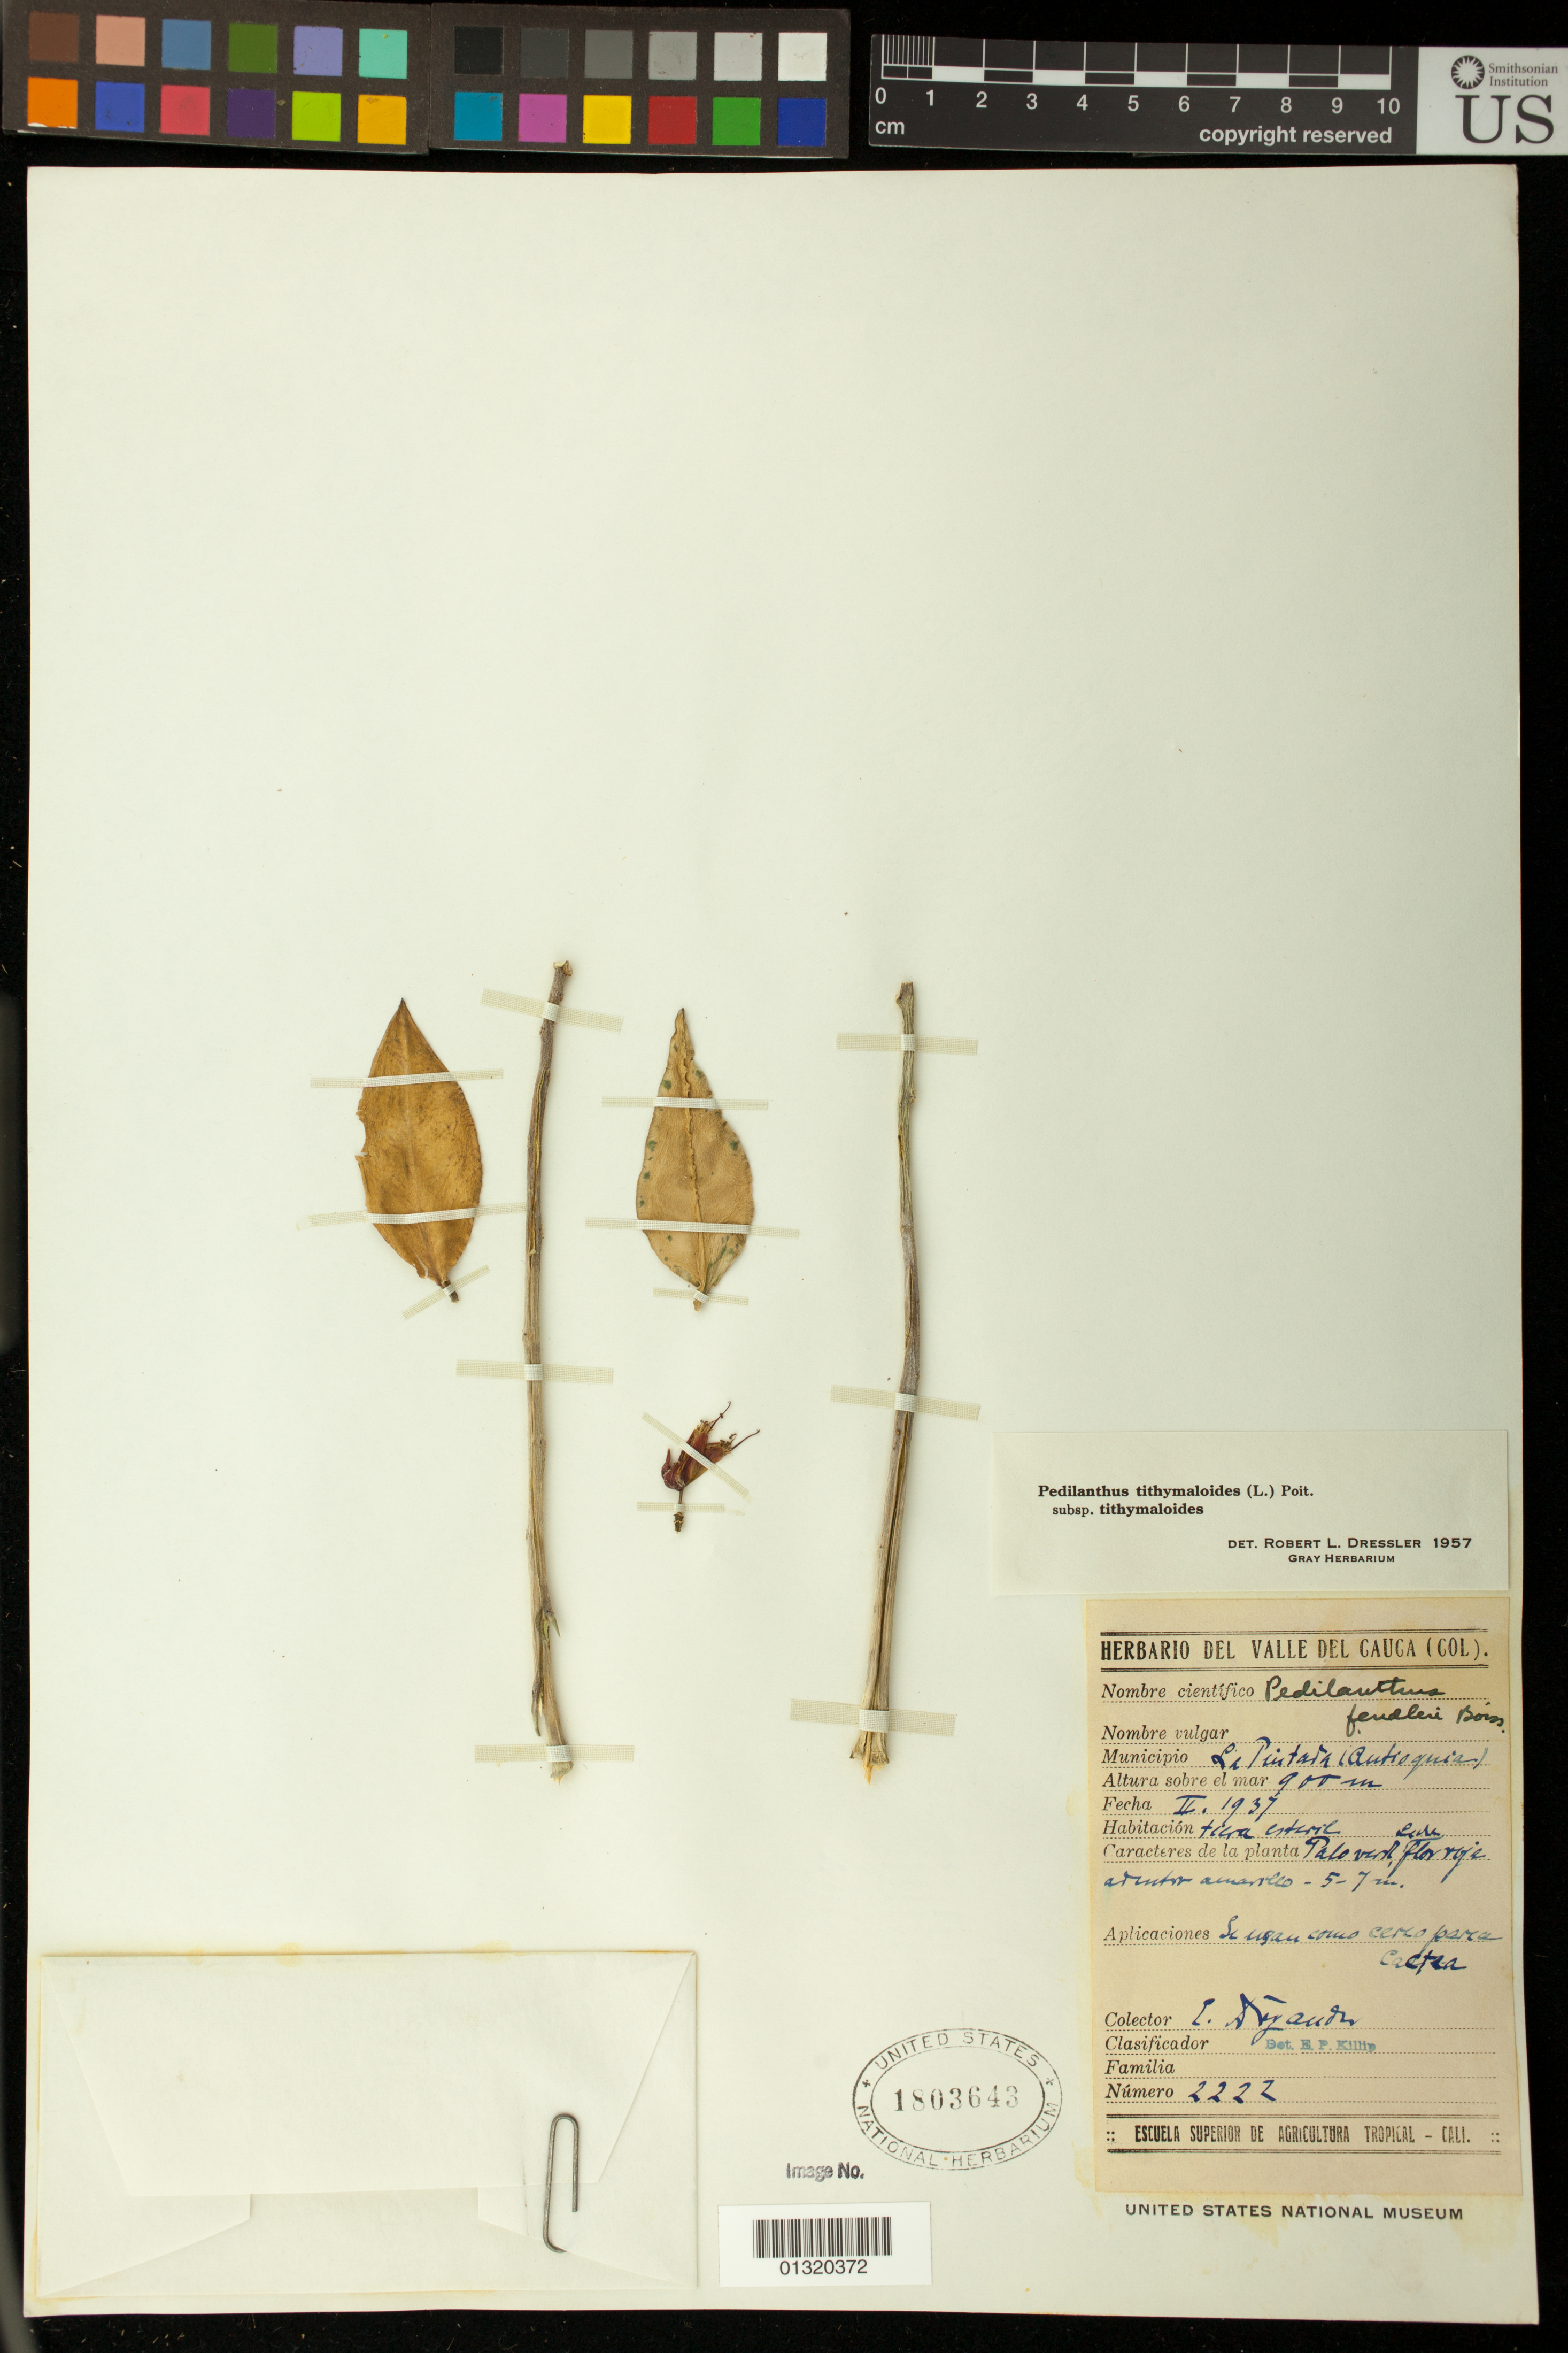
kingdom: Plantae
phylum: Tracheophyta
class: Magnoliopsida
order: Malpighiales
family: Euphorbiaceae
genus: Pedilanthus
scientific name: Pedilanthus tithymaloides subsp. tithymaloides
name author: (L.) Poit.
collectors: E. Dryander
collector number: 2222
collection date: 1937-02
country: Colombia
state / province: Antioquia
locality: La Pintara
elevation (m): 900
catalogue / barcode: US 1803643